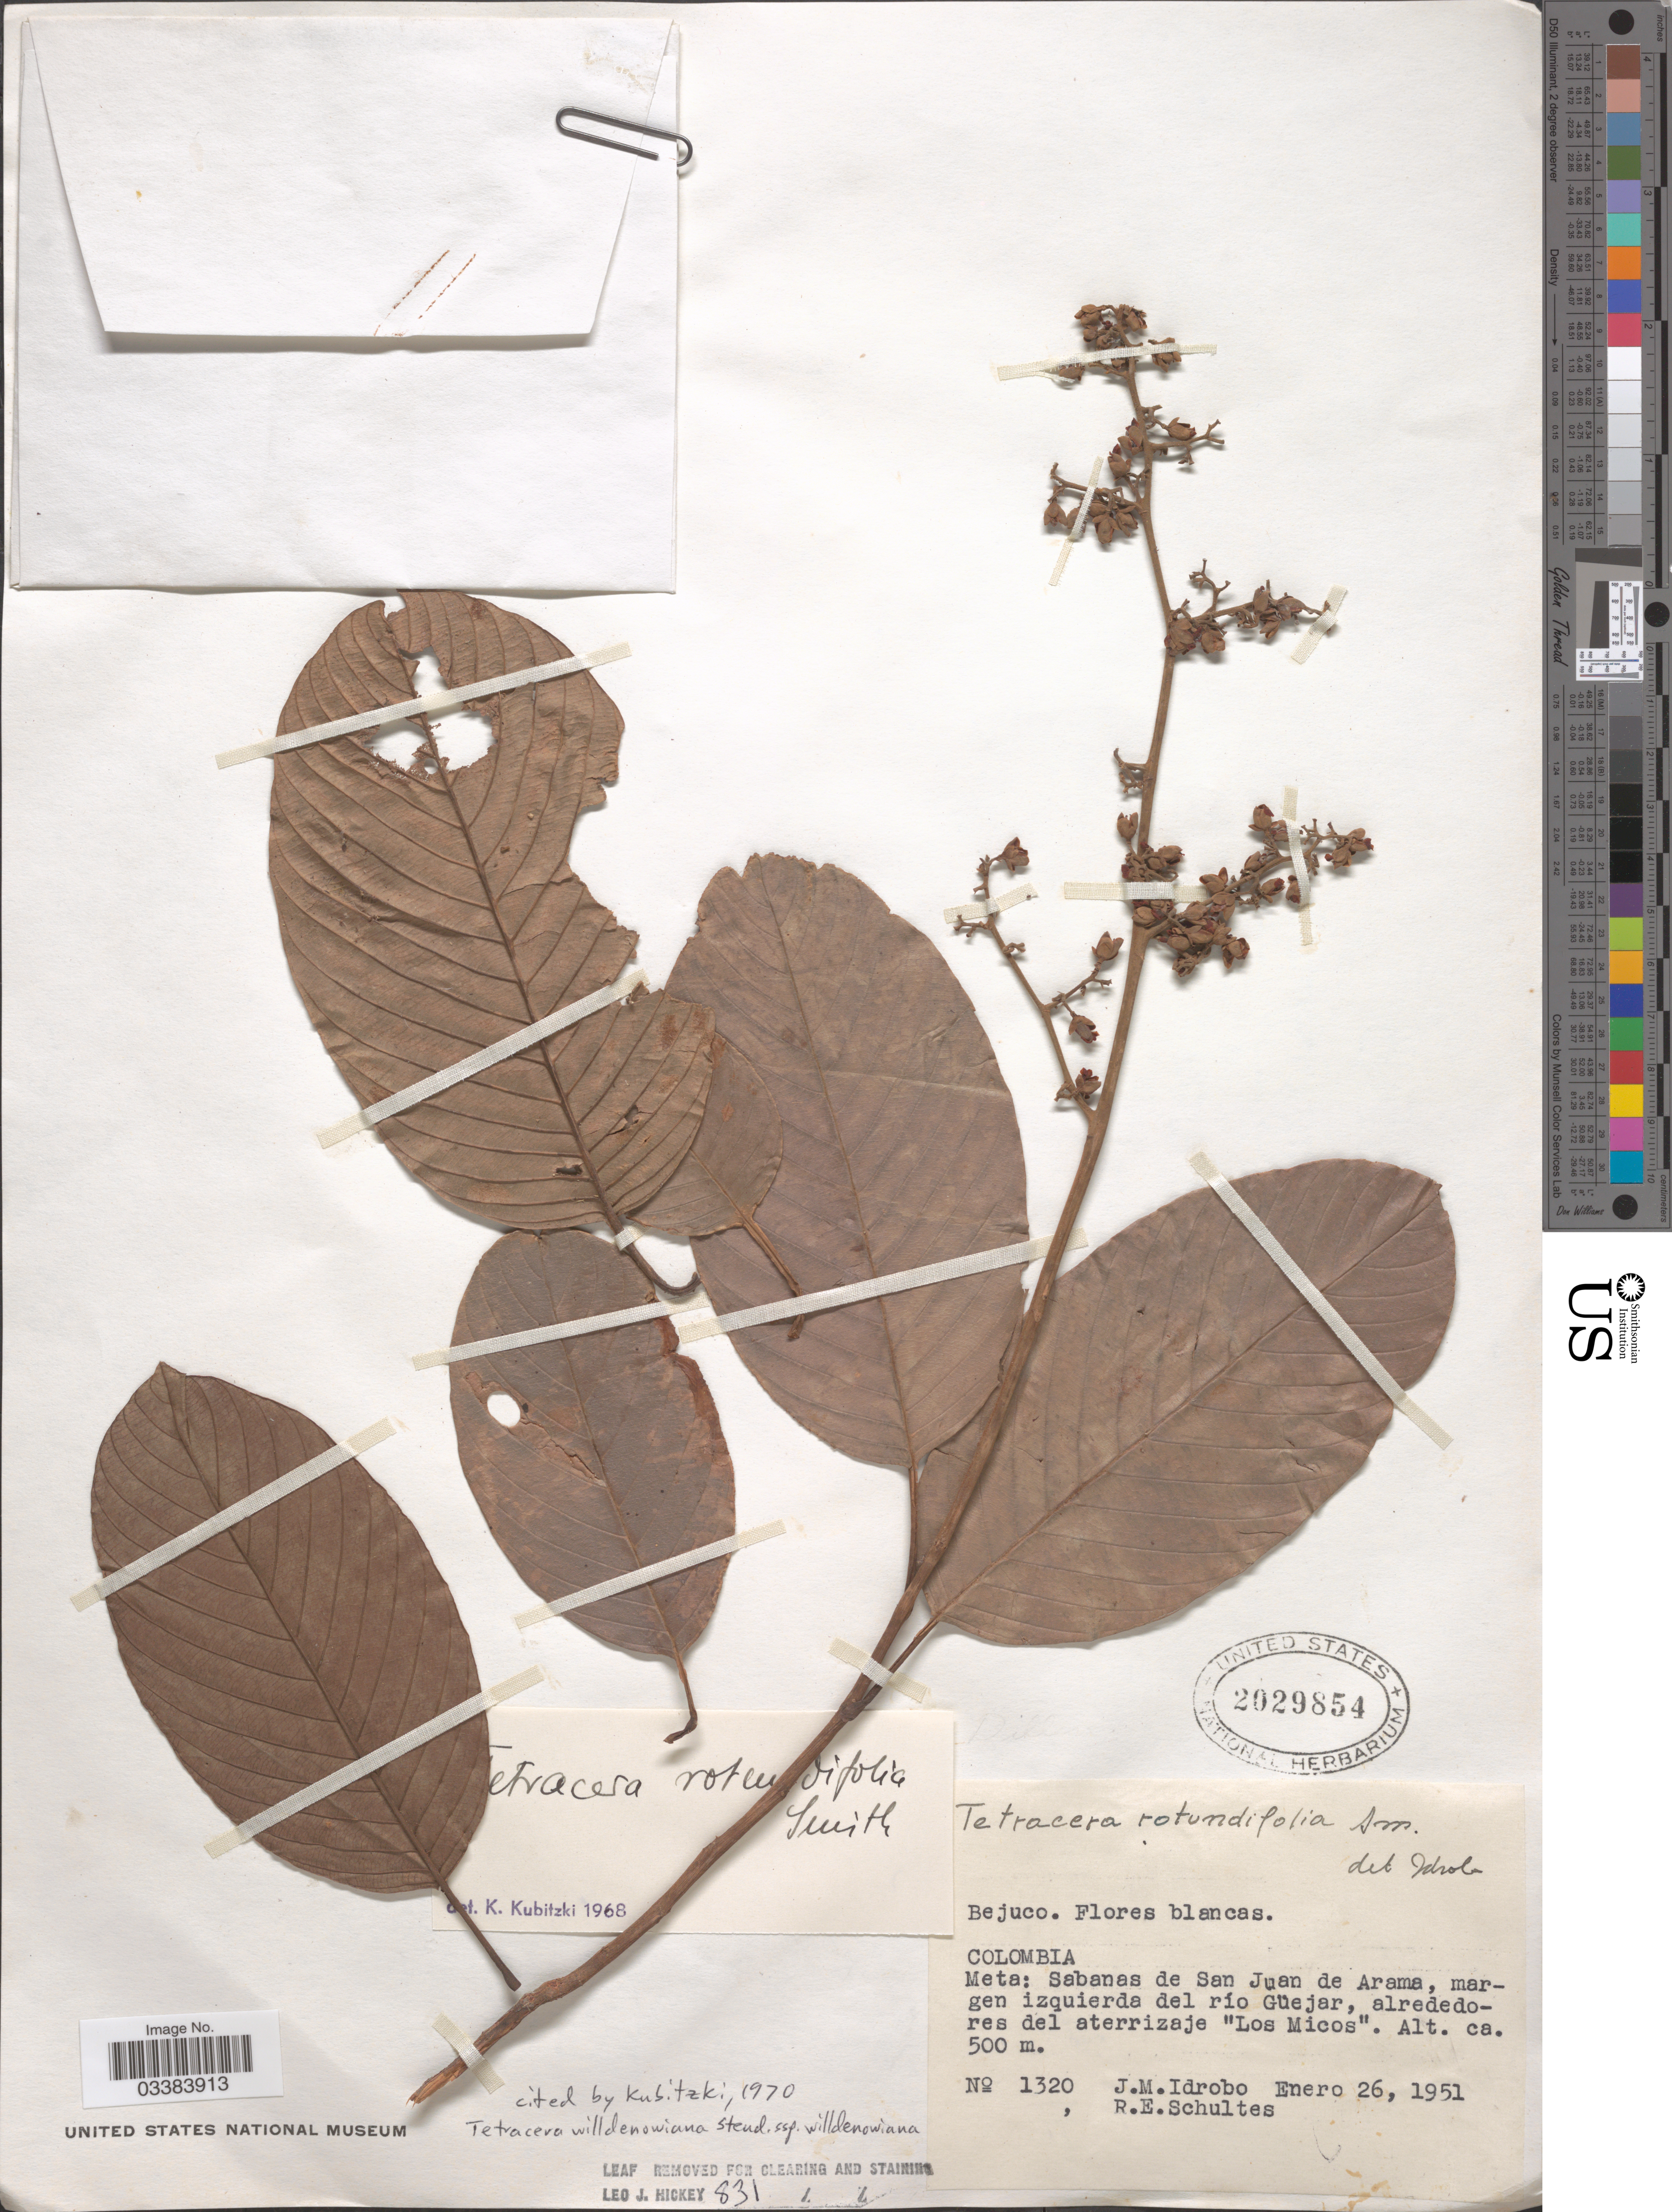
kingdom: Plantae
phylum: Tracheophyta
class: Magnoliopsida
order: Dilleniales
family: Dilleniaceae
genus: Tetracera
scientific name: Tetracera willdenowiana subsp. willdenowiana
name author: Steud.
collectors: J. M. Idrobo & R. E. Schultes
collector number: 1320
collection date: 1951-01-26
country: Colombia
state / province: Meta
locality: Sabanas de San Juan de Arama, margen izquierda del río Güejar, alrededores del aterrizaje "Los Micos".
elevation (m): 500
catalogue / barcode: US 2029854